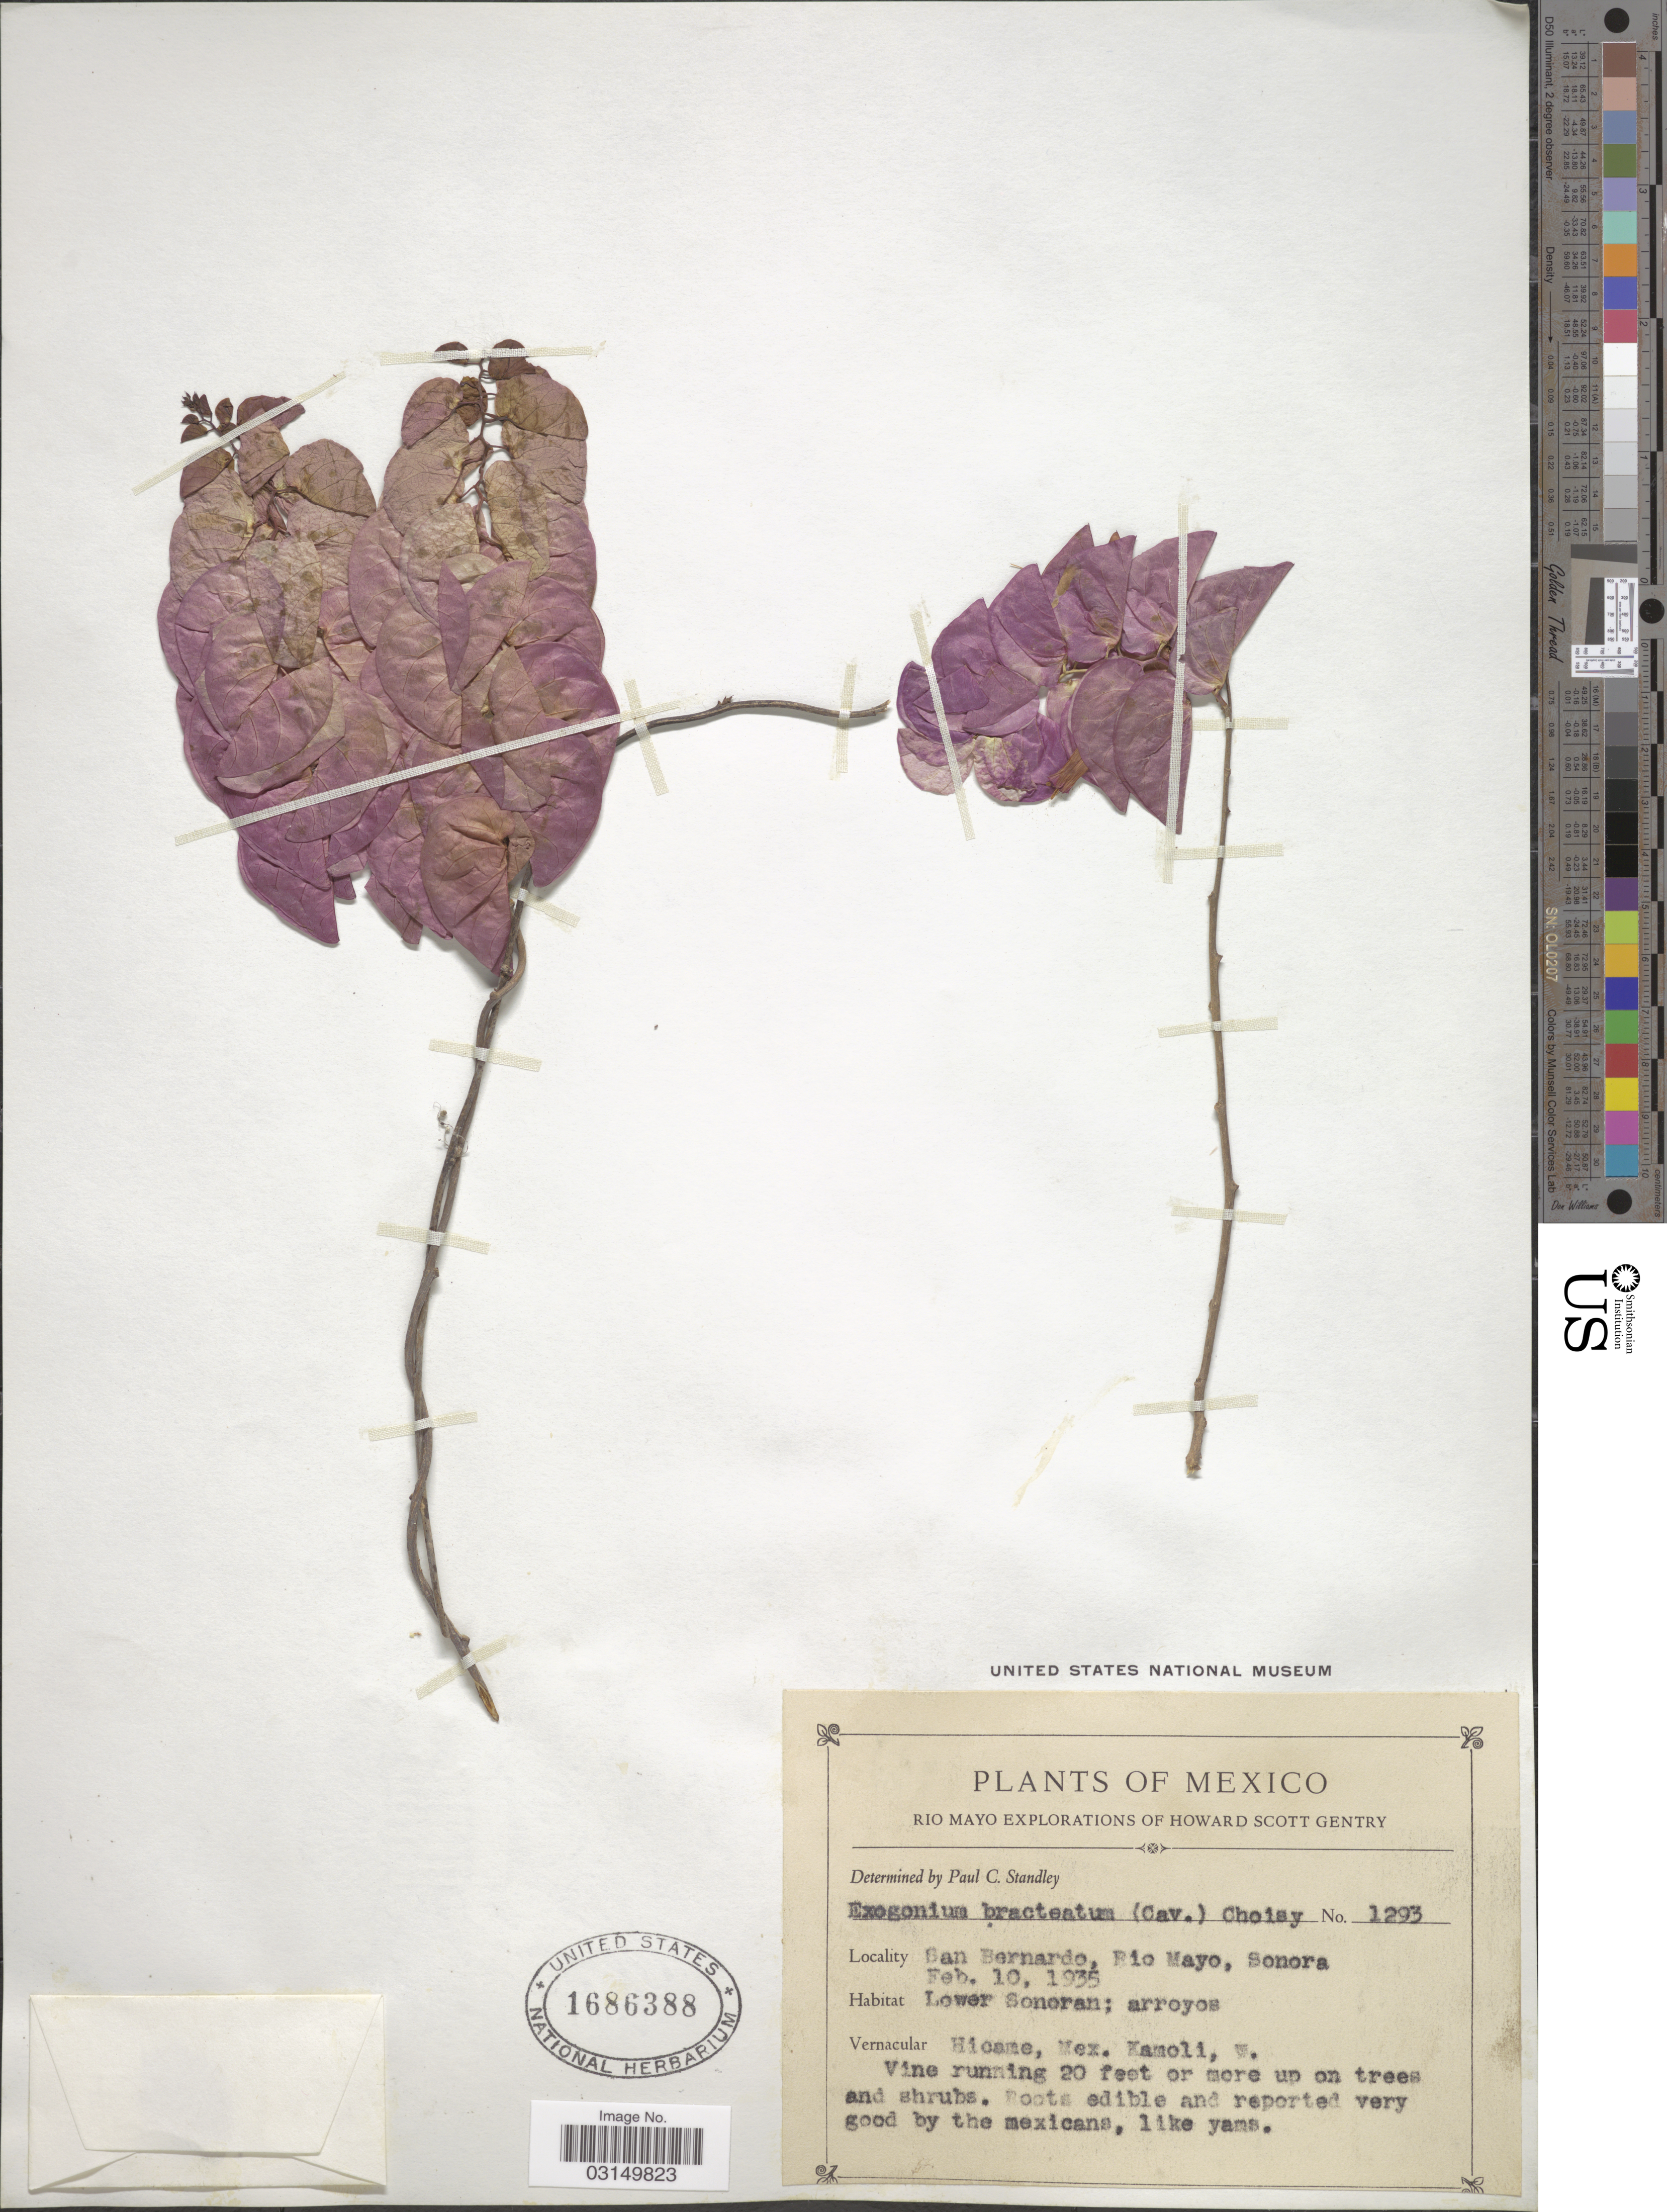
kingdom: Plantae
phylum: Tracheophyta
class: Magnoliopsida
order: Solanales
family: Convolvulaceae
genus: Ipomoea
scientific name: Ipomoea bracteata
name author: Cav.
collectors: H. S. Gentry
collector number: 1293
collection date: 1935-02-10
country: Mexico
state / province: Sonora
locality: San Bernardo, Rio Mayo, Sonora, Lower Sonoran; arroyos.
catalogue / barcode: US 1686388